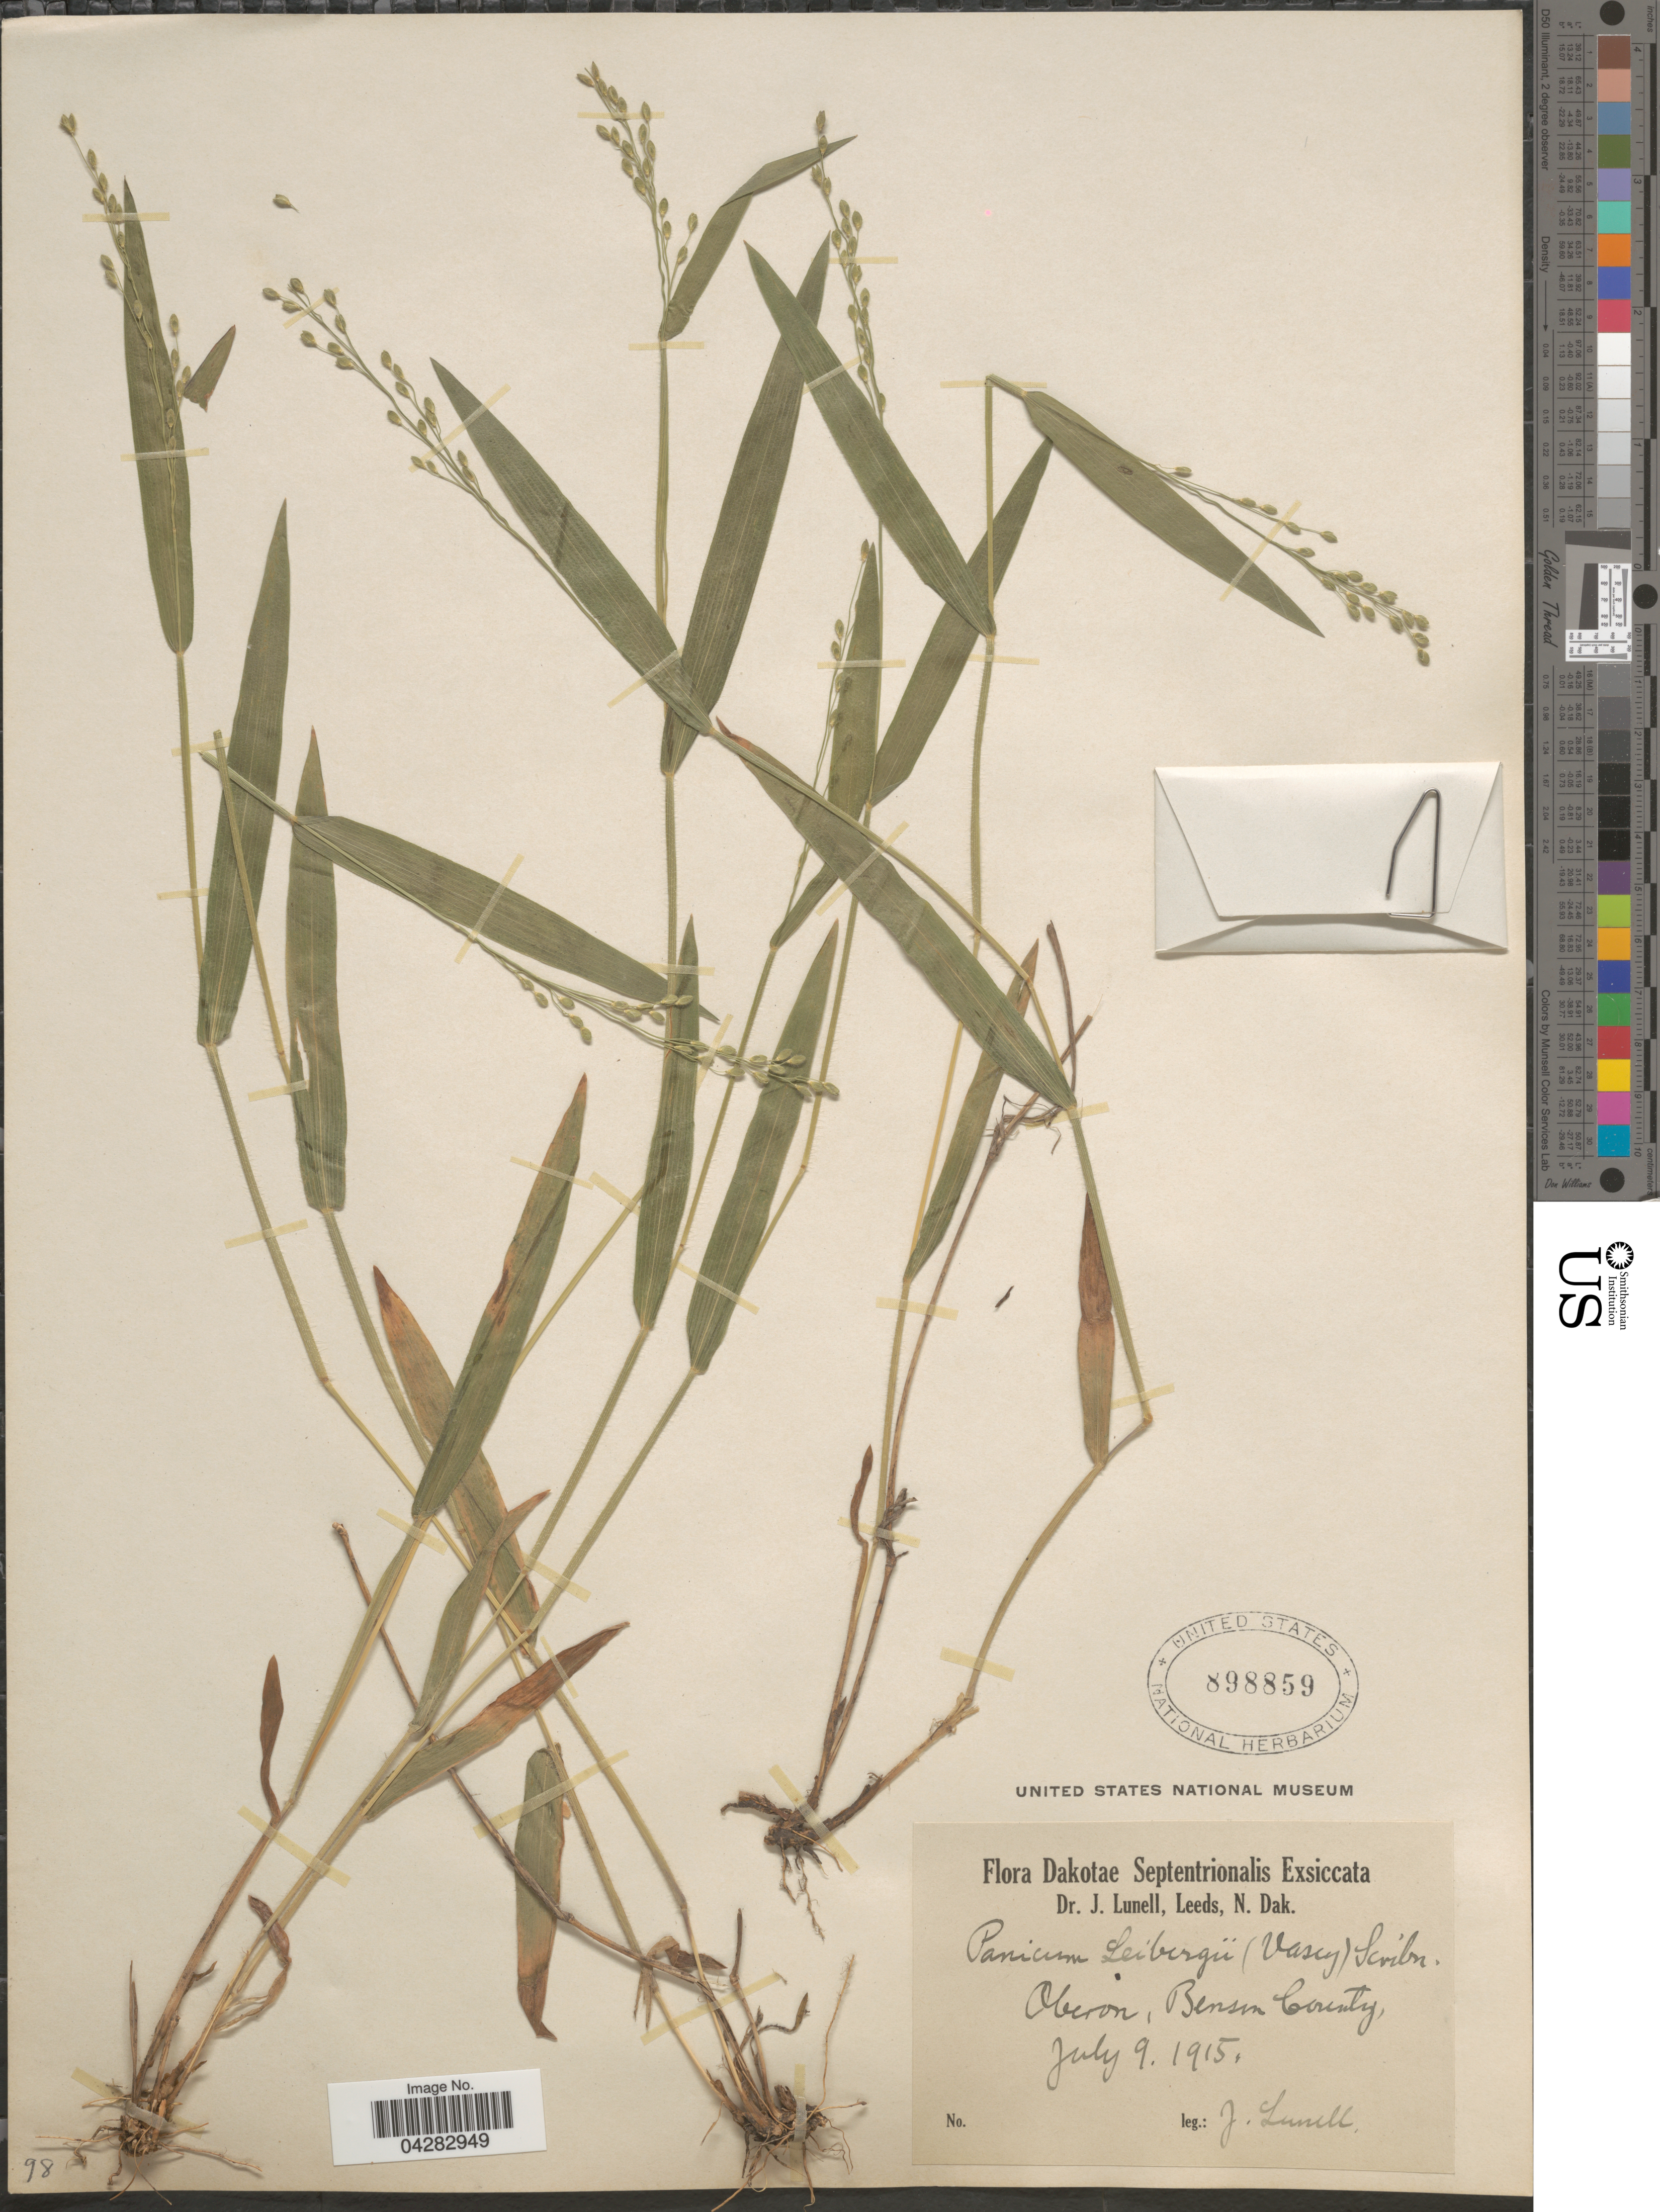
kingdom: Plantae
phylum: Tracheophyta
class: Liliopsida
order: Poales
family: Poaceae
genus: Dichanthelium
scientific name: Dichanthelium leibergii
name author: (Vasey) Gould & C.A. Clark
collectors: J. Lunell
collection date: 1915-07-09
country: United States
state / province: North Dakota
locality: Dakotae Septentrionalis. Oberon, Benson County.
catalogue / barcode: US 898859